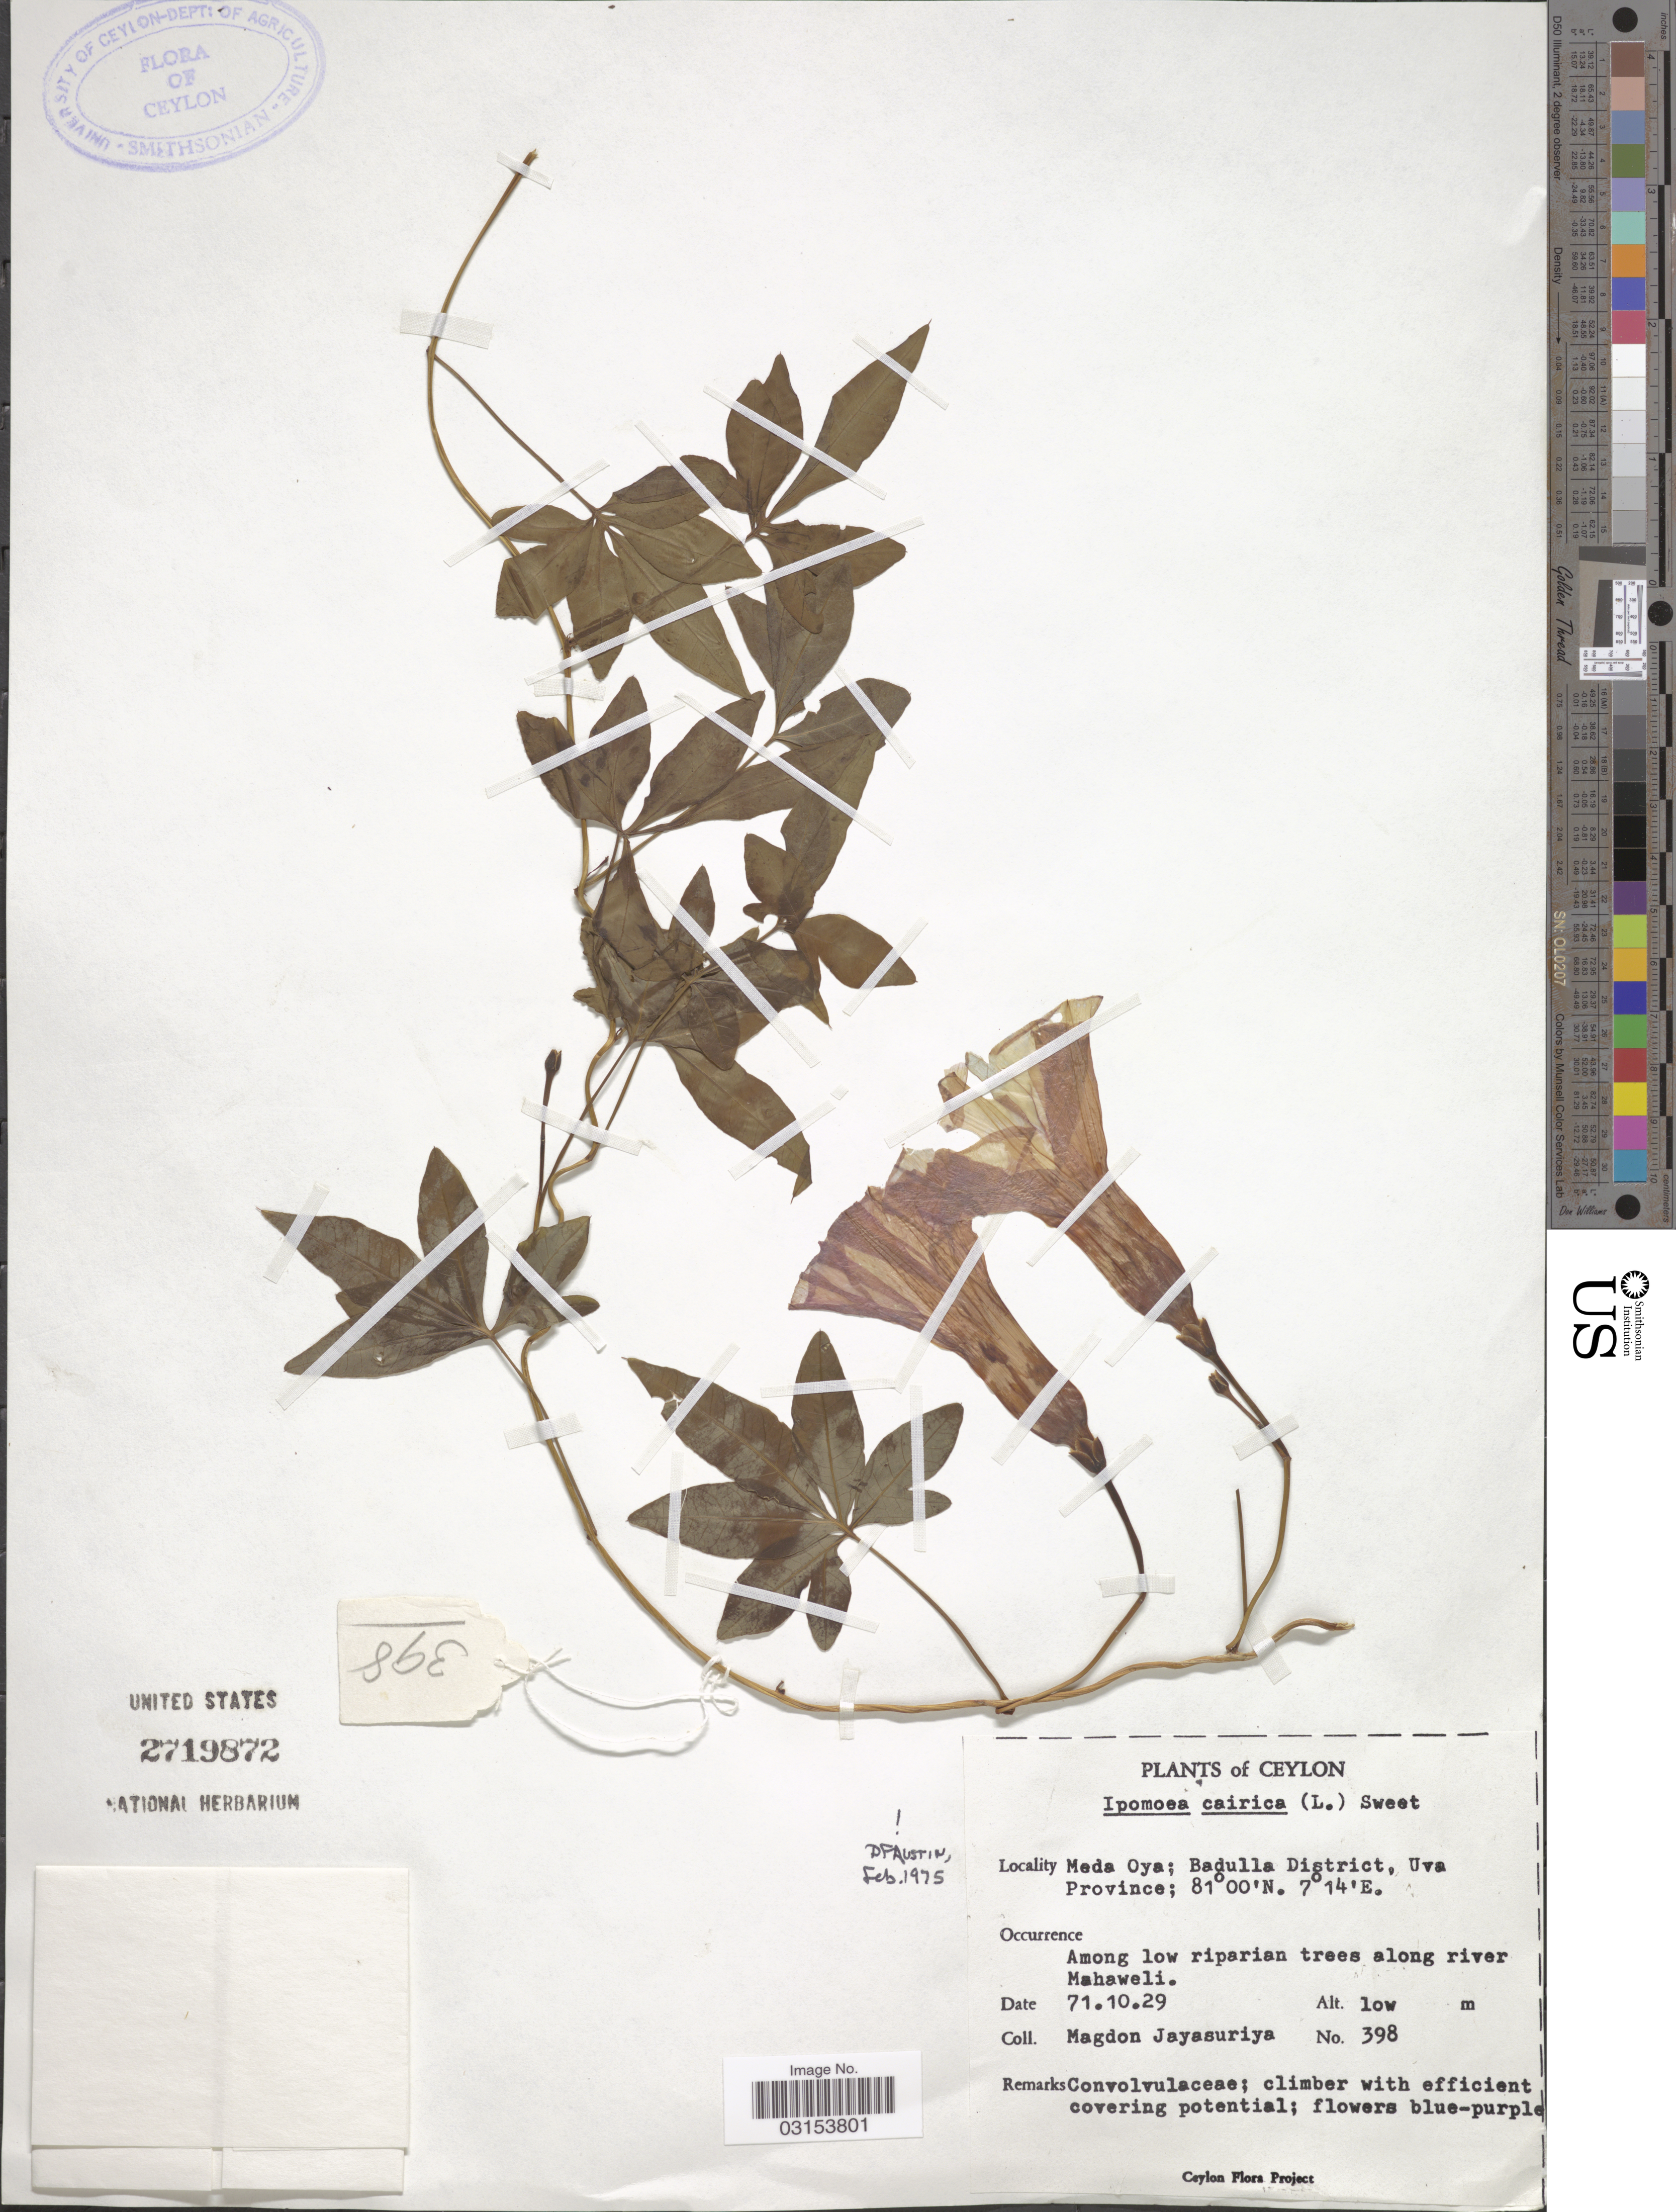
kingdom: Plantae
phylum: Tracheophyta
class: Magnoliopsida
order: Solanales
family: Convolvulaceae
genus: Ipomoea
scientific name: Ipomoea cairica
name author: (L.) Sweet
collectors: A. H. Jayasuriya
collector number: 398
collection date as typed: Transcribed d/m/y: 29/10/71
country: Sri Lanka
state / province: Uva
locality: Ceylon. Meda Oya; Badulla District. Along river Mahaweli.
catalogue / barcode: US 2719872